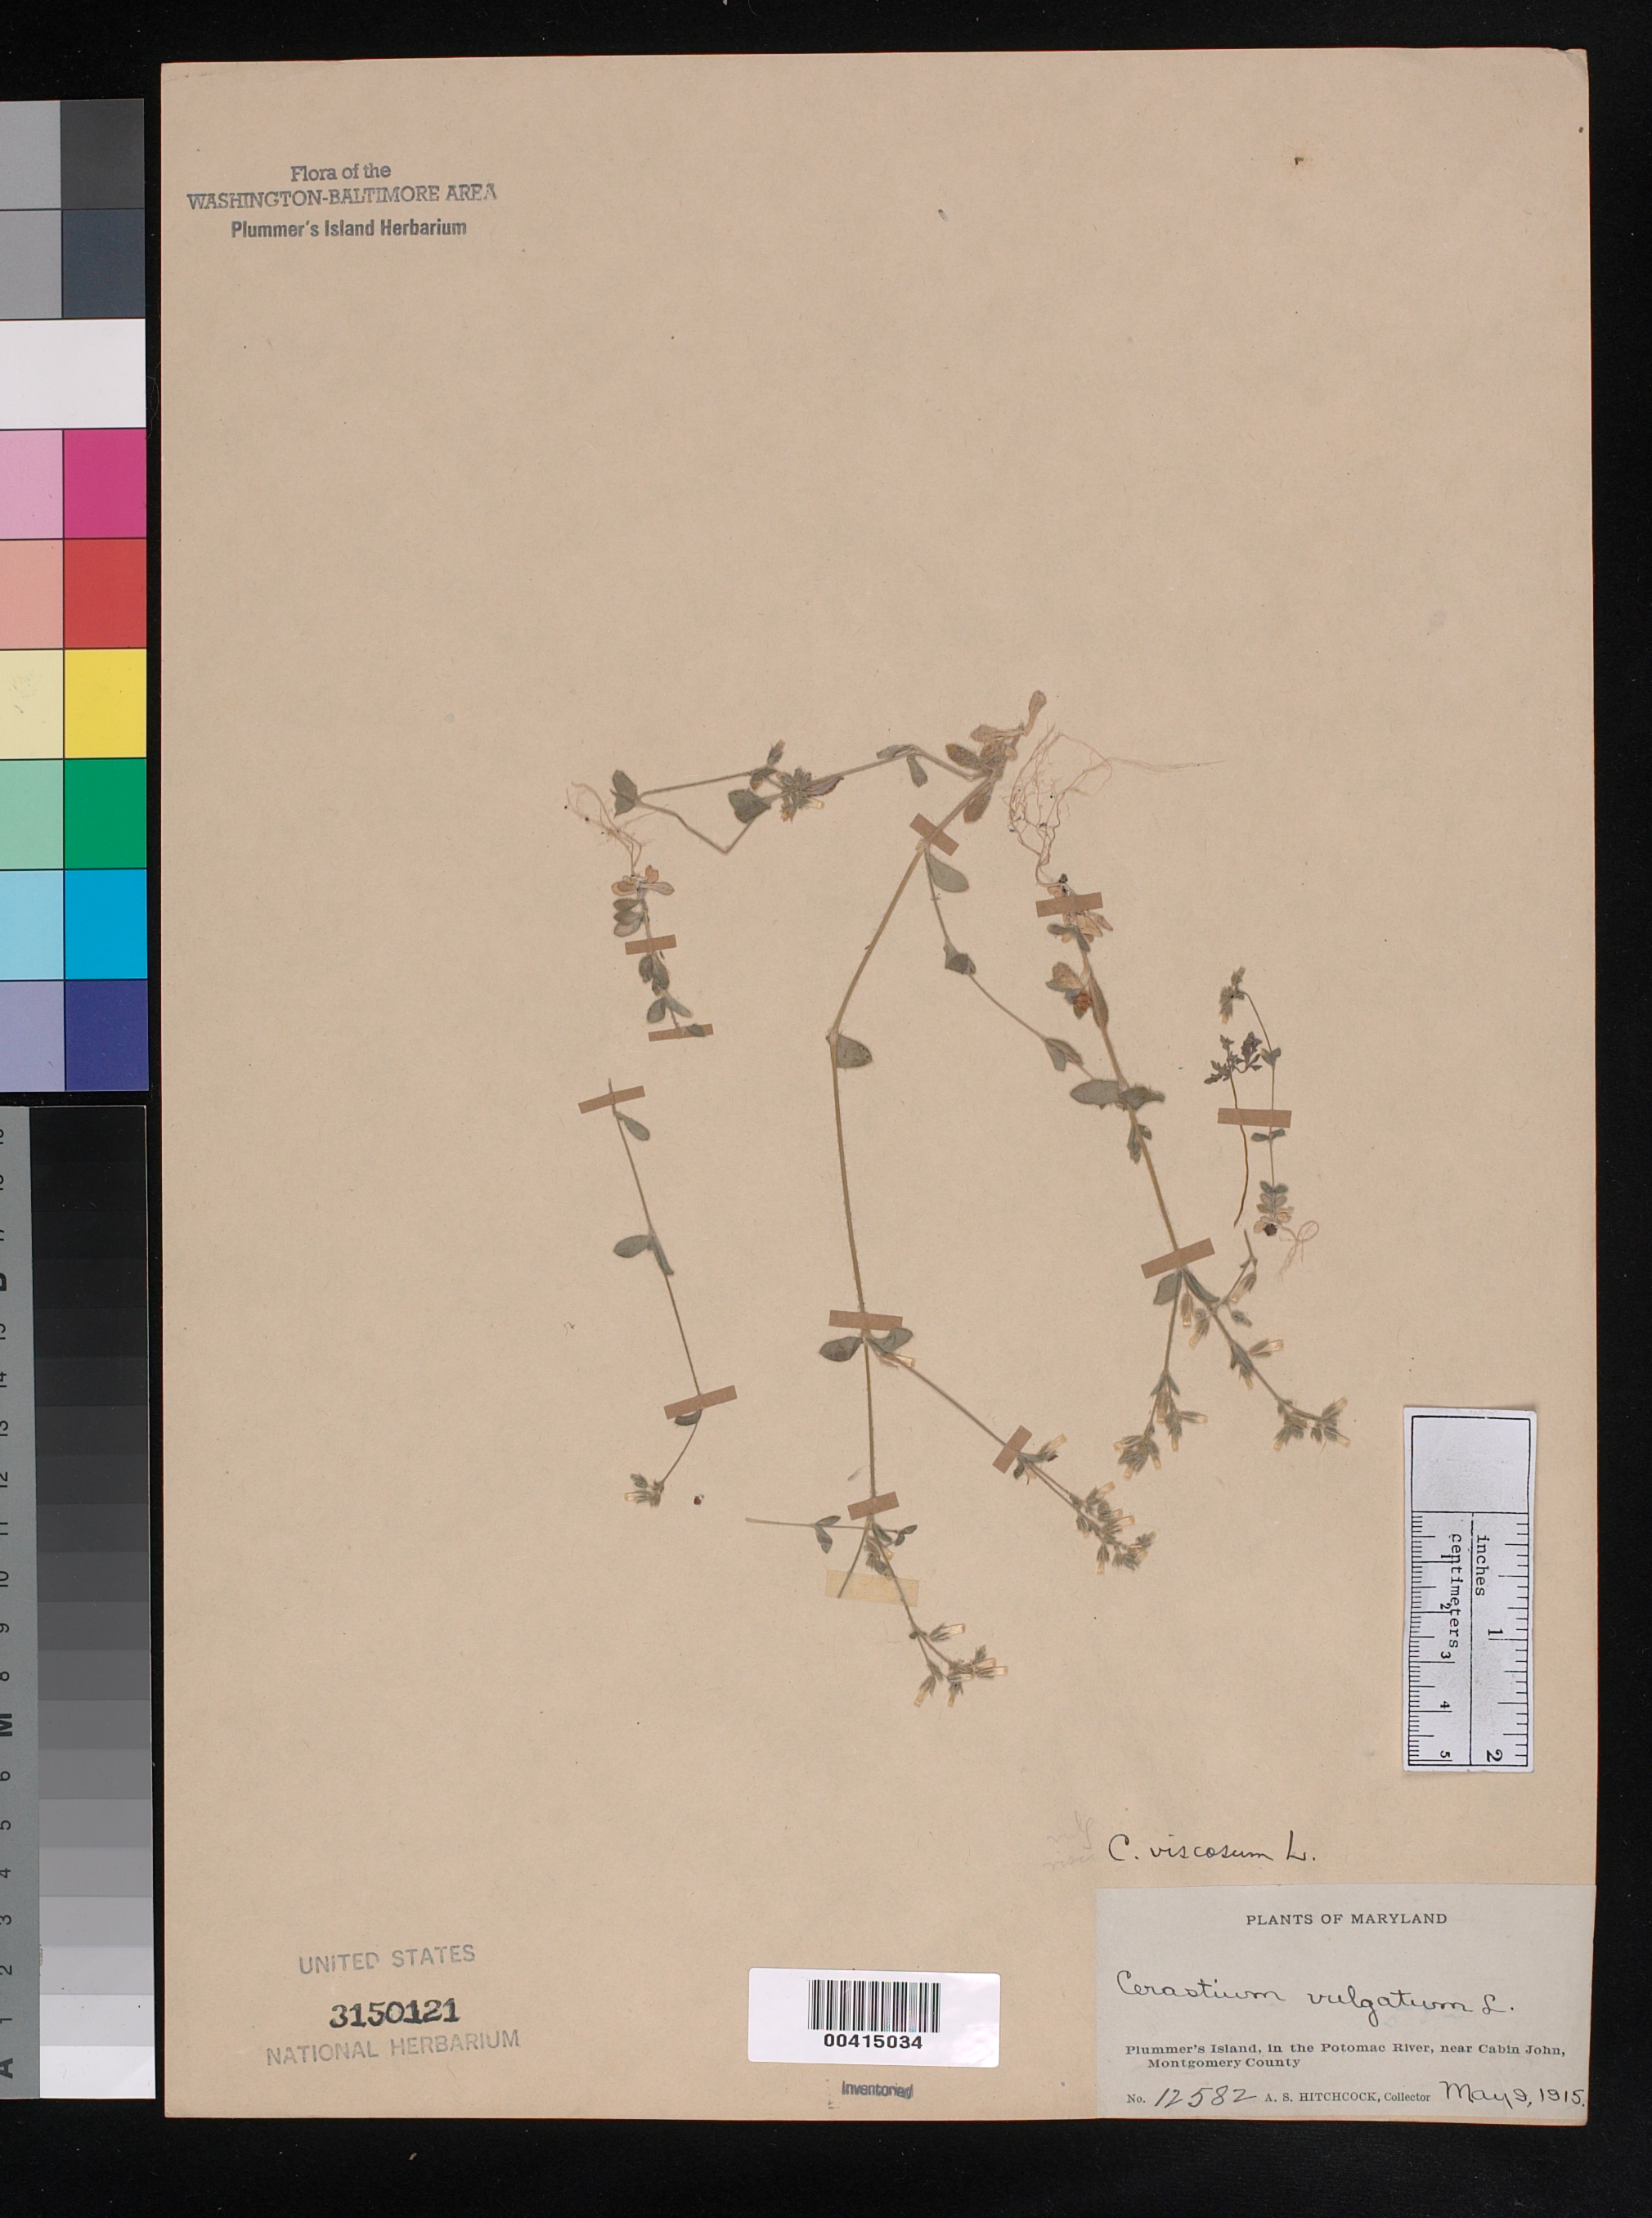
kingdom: Plantae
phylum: Tracheophyta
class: Magnoliopsida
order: Caryophyllales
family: Caryophyllaceae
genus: Cerastium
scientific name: Cerastium fontanum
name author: Baumg.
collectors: A. S. Hitchcock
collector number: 12582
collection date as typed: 09 May 1915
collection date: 1915-05-09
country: United States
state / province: Maryland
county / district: Montgomery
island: Plummers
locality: Plummer's Island C. & O. Canal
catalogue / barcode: US 3150121